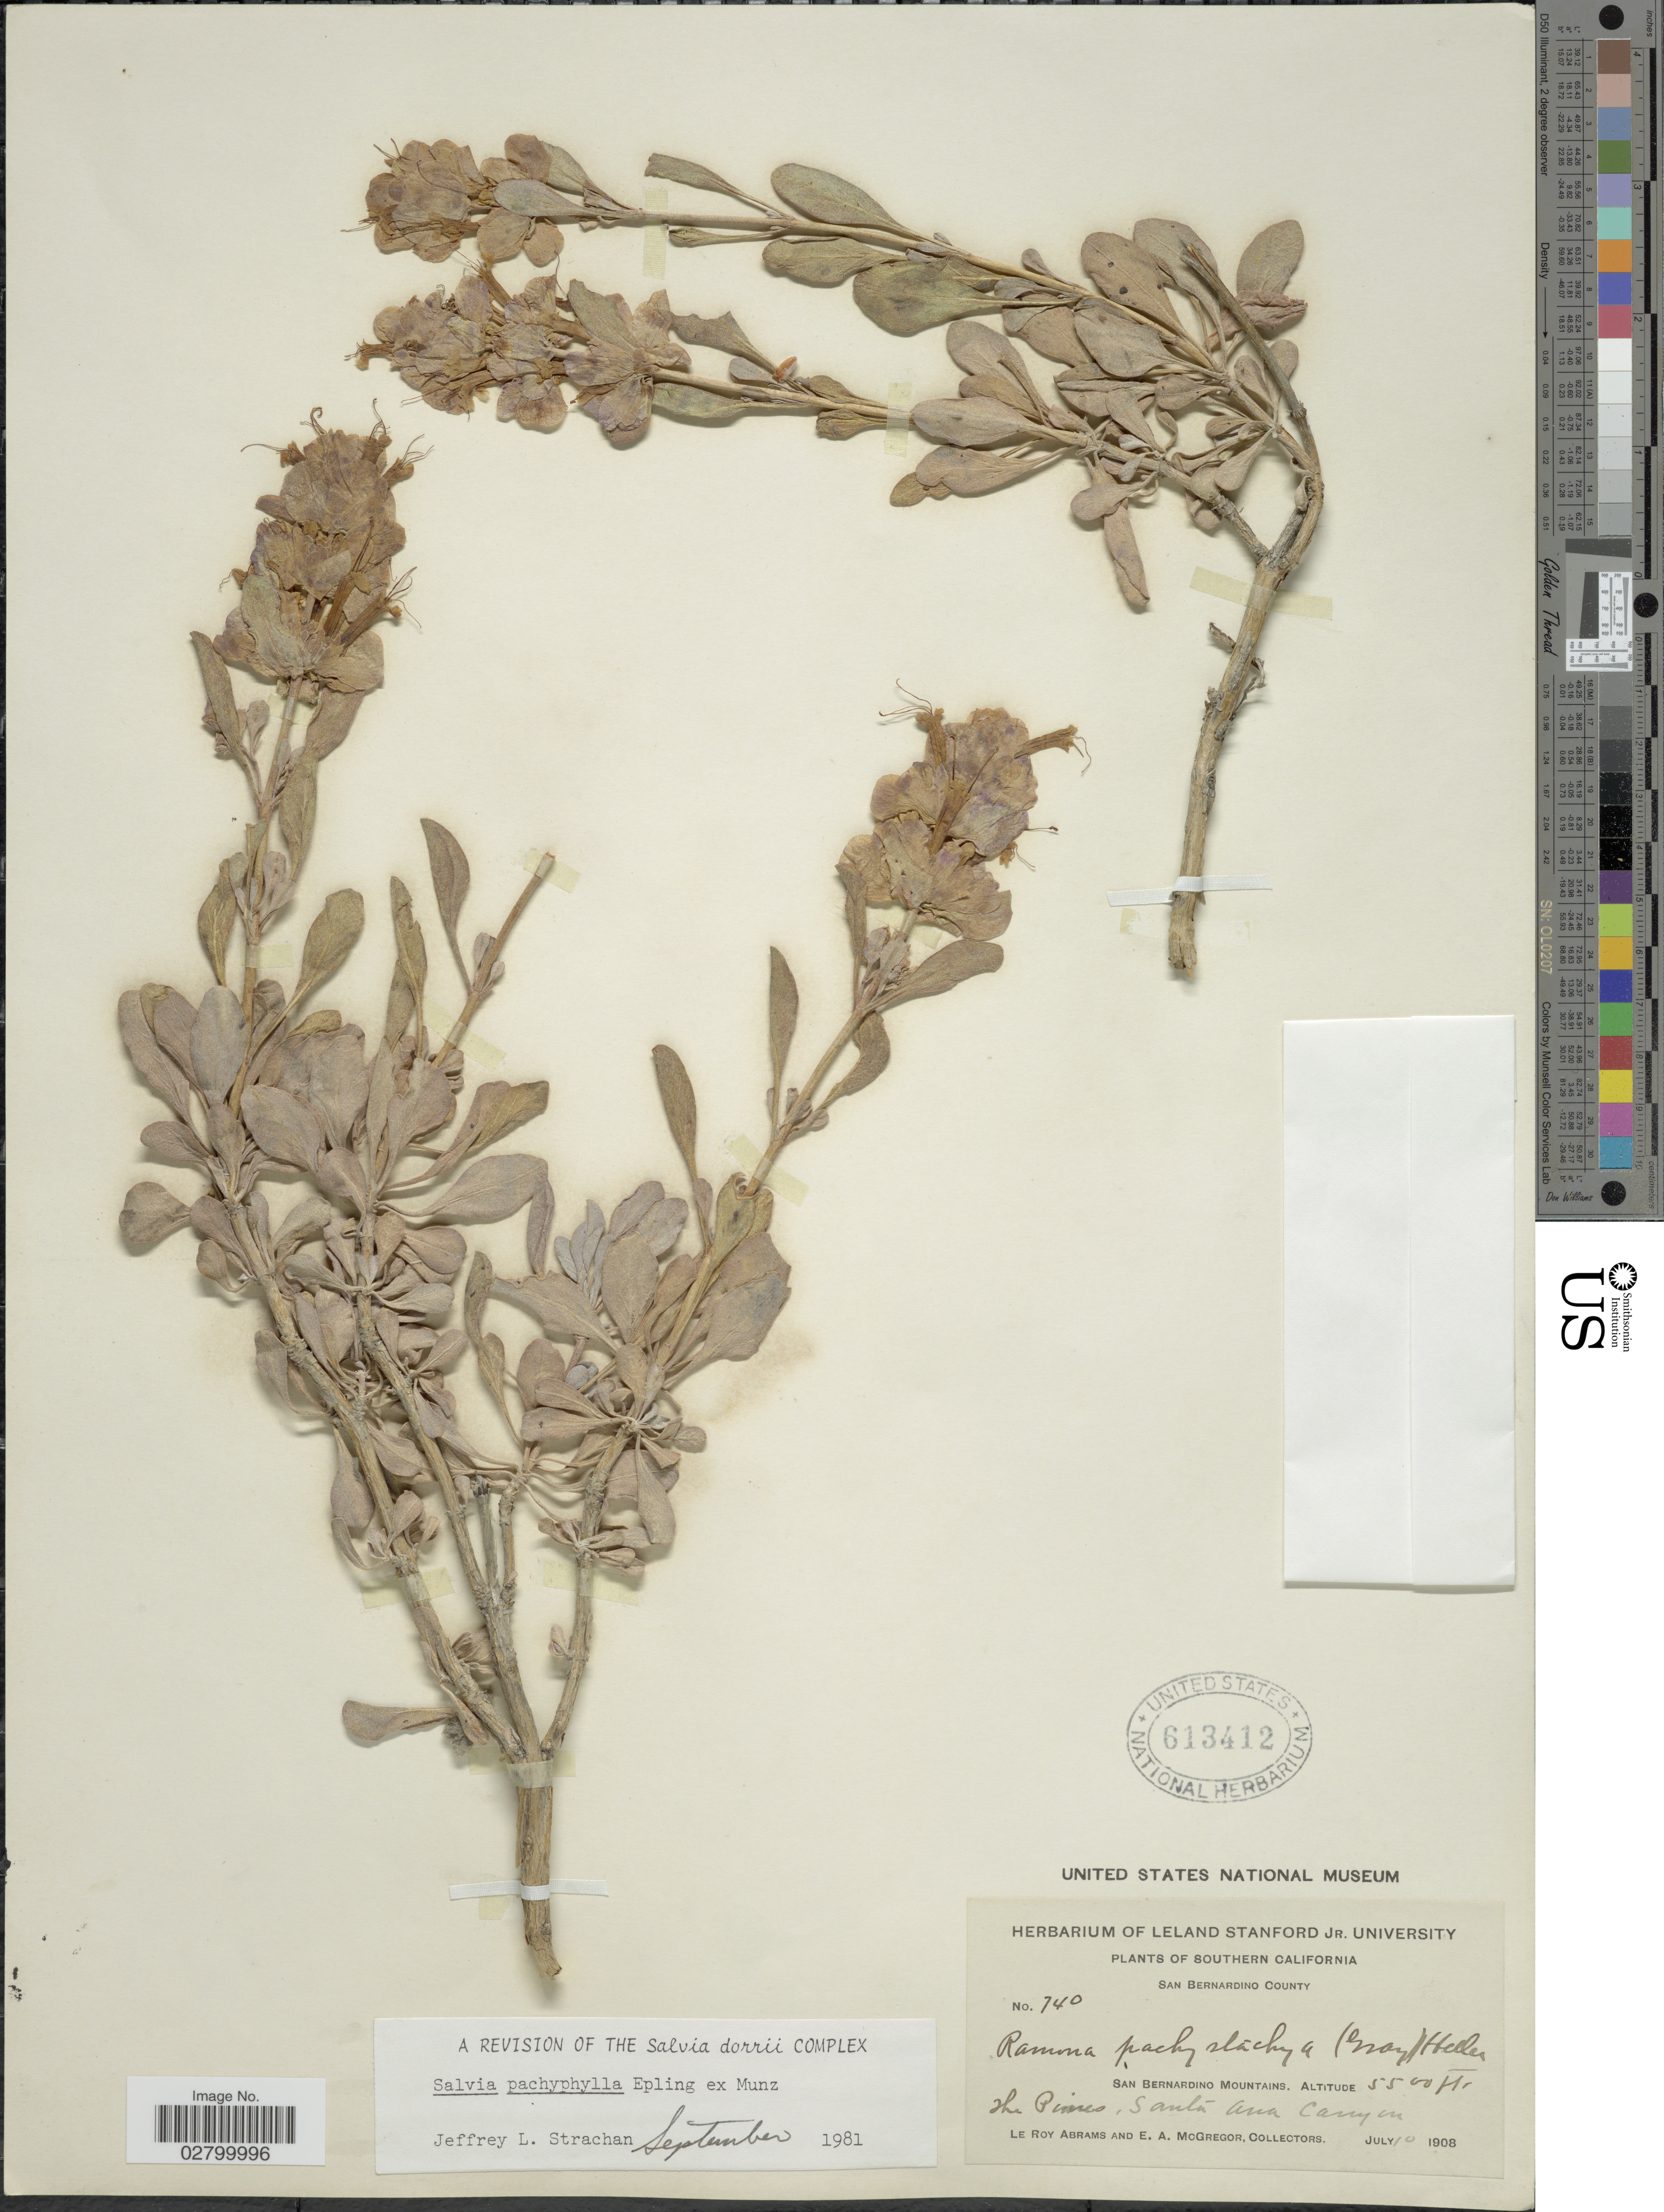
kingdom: Plantae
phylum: Tracheophyta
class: Magnoliopsida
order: Lamiales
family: Lamiaceae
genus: Salvia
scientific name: Salvia pachyphylla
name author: Epling ex Munz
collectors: L. Abrams & E. A. McGregor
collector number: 740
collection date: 1908-07-10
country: United States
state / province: California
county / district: San Bernardino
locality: Southern California. San Bernardino County. San Bernardino Mountains. The Pines, Santa Ana Canyon.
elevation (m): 1676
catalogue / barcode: US 613412